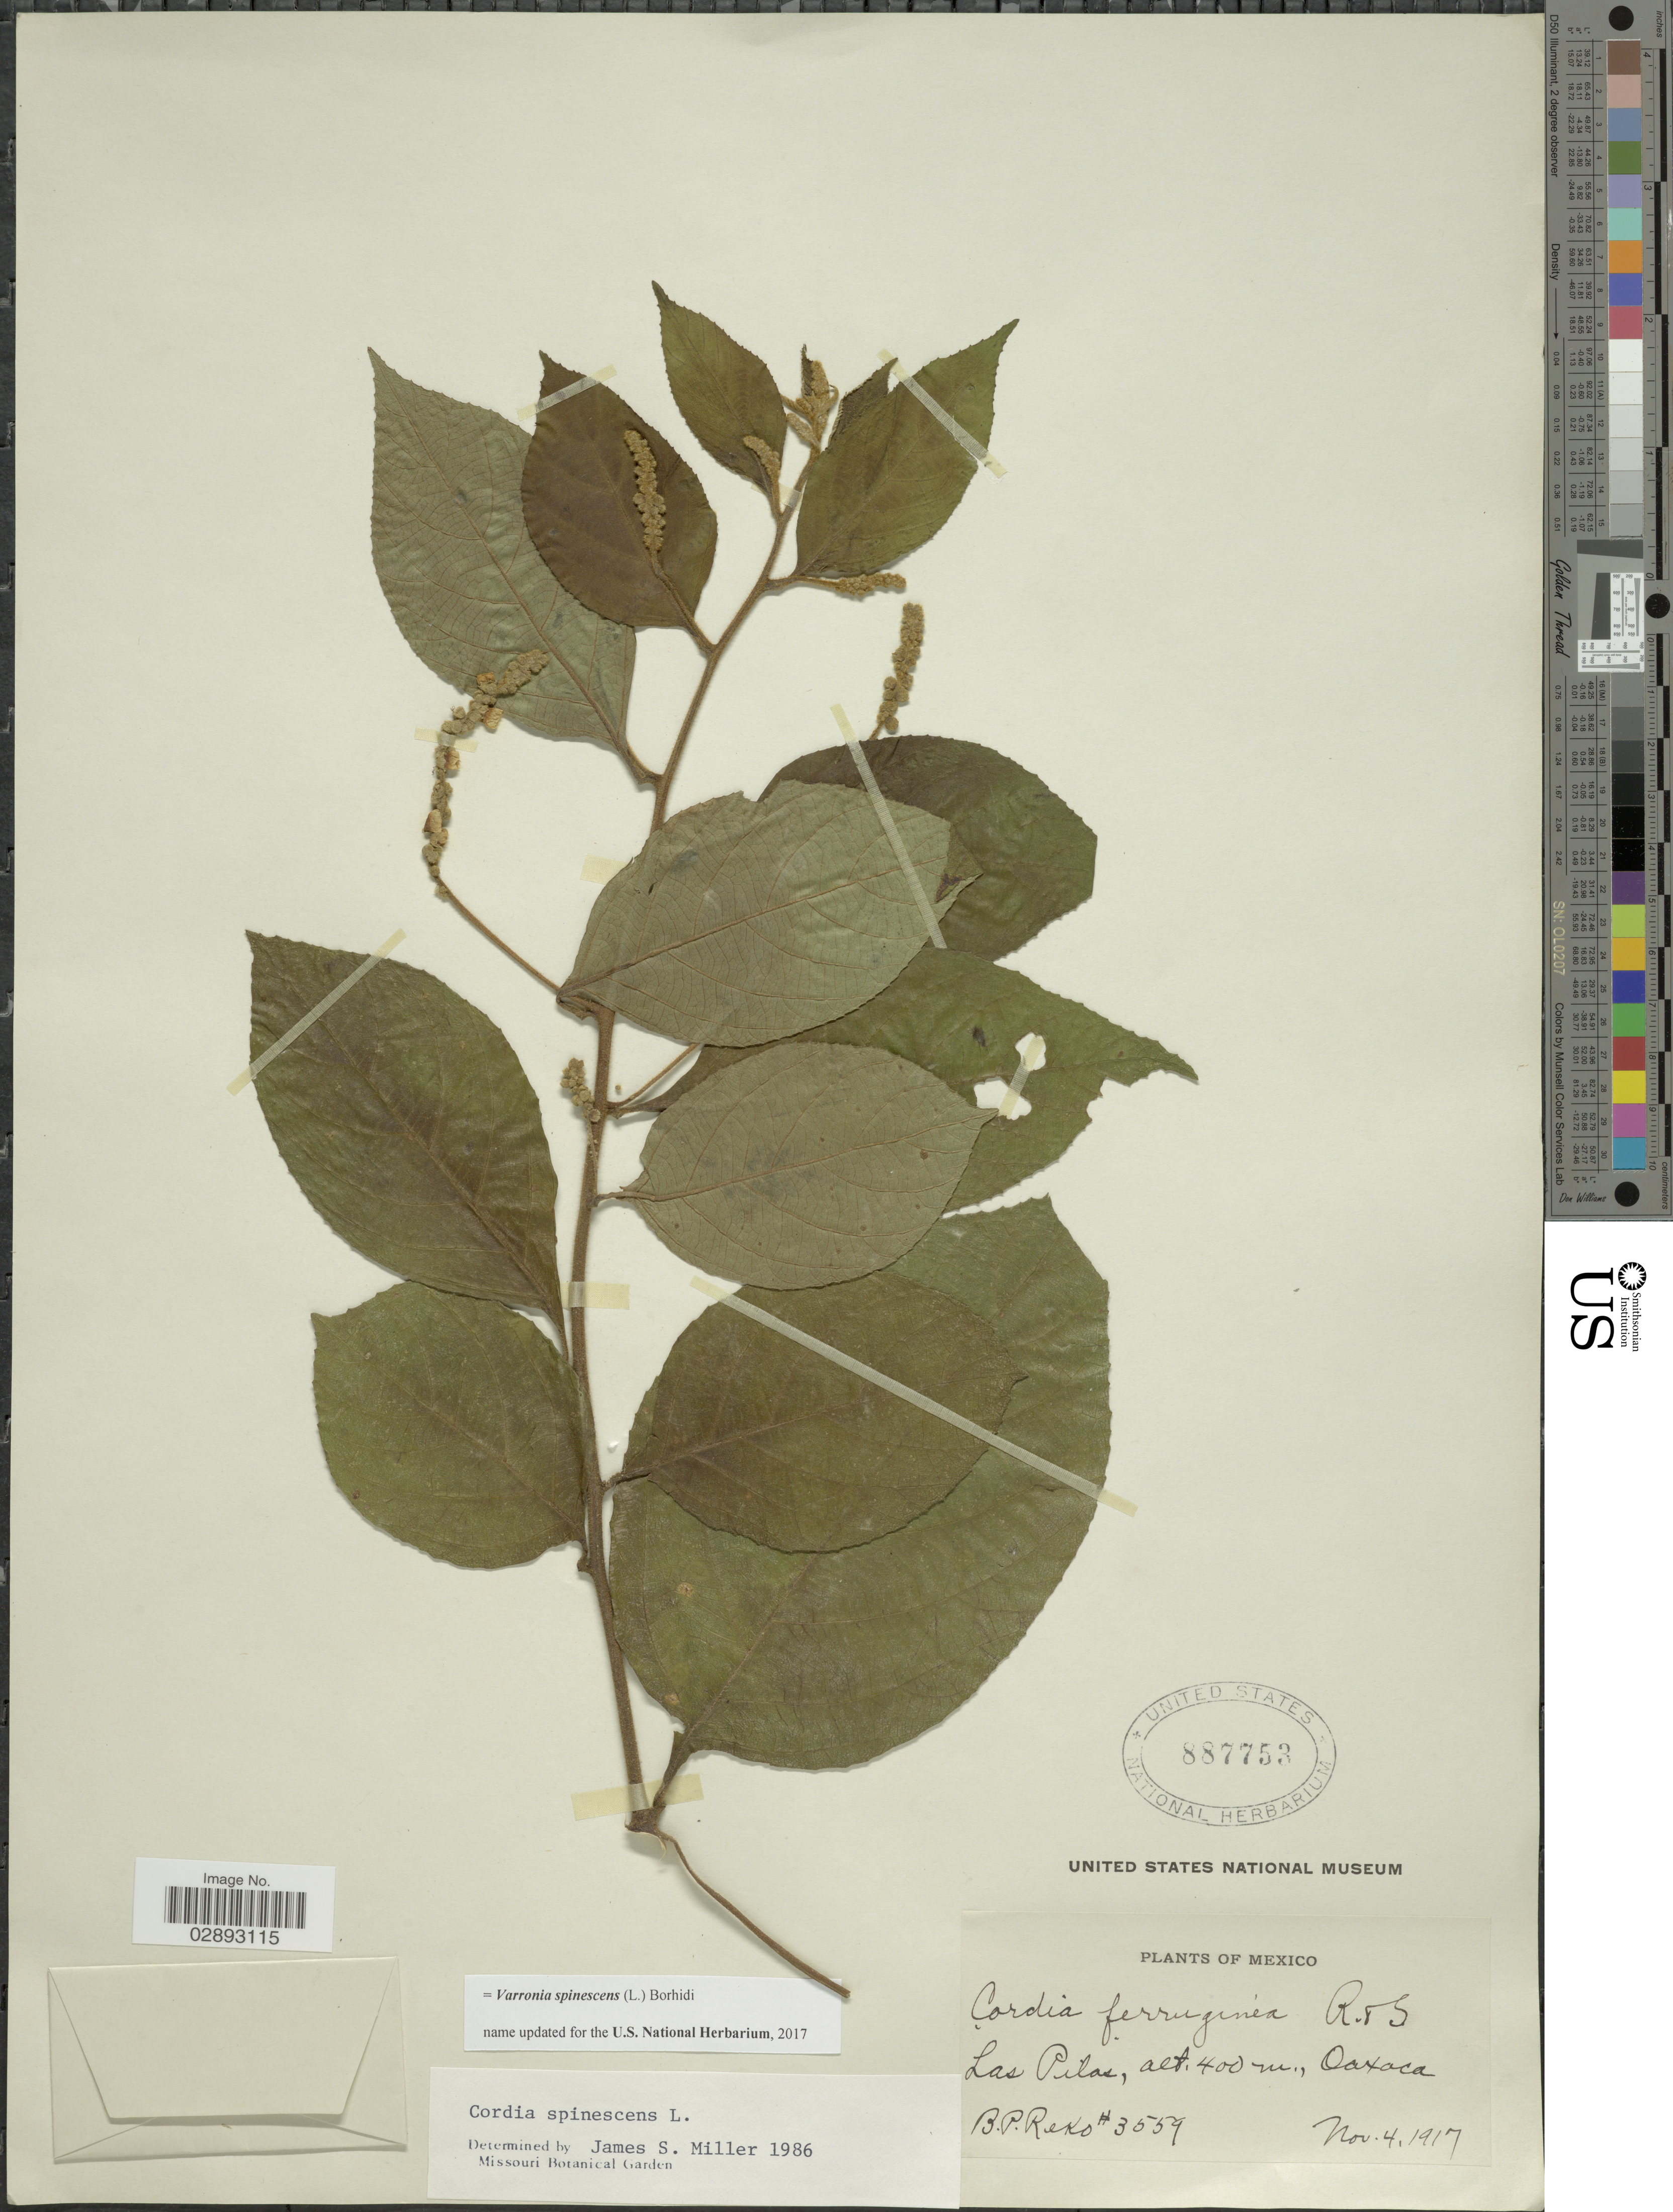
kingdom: Plantae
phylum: Tracheophyta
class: Magnoliopsida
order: Boraginales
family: Cordiaceae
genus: Varronia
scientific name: Varronia spinescens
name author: (L.) Borhidi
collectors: B. P. Reko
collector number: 3559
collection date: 1917-11-04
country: Mexico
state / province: Oaxaca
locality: Las Pilas.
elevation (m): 400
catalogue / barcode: US 887753